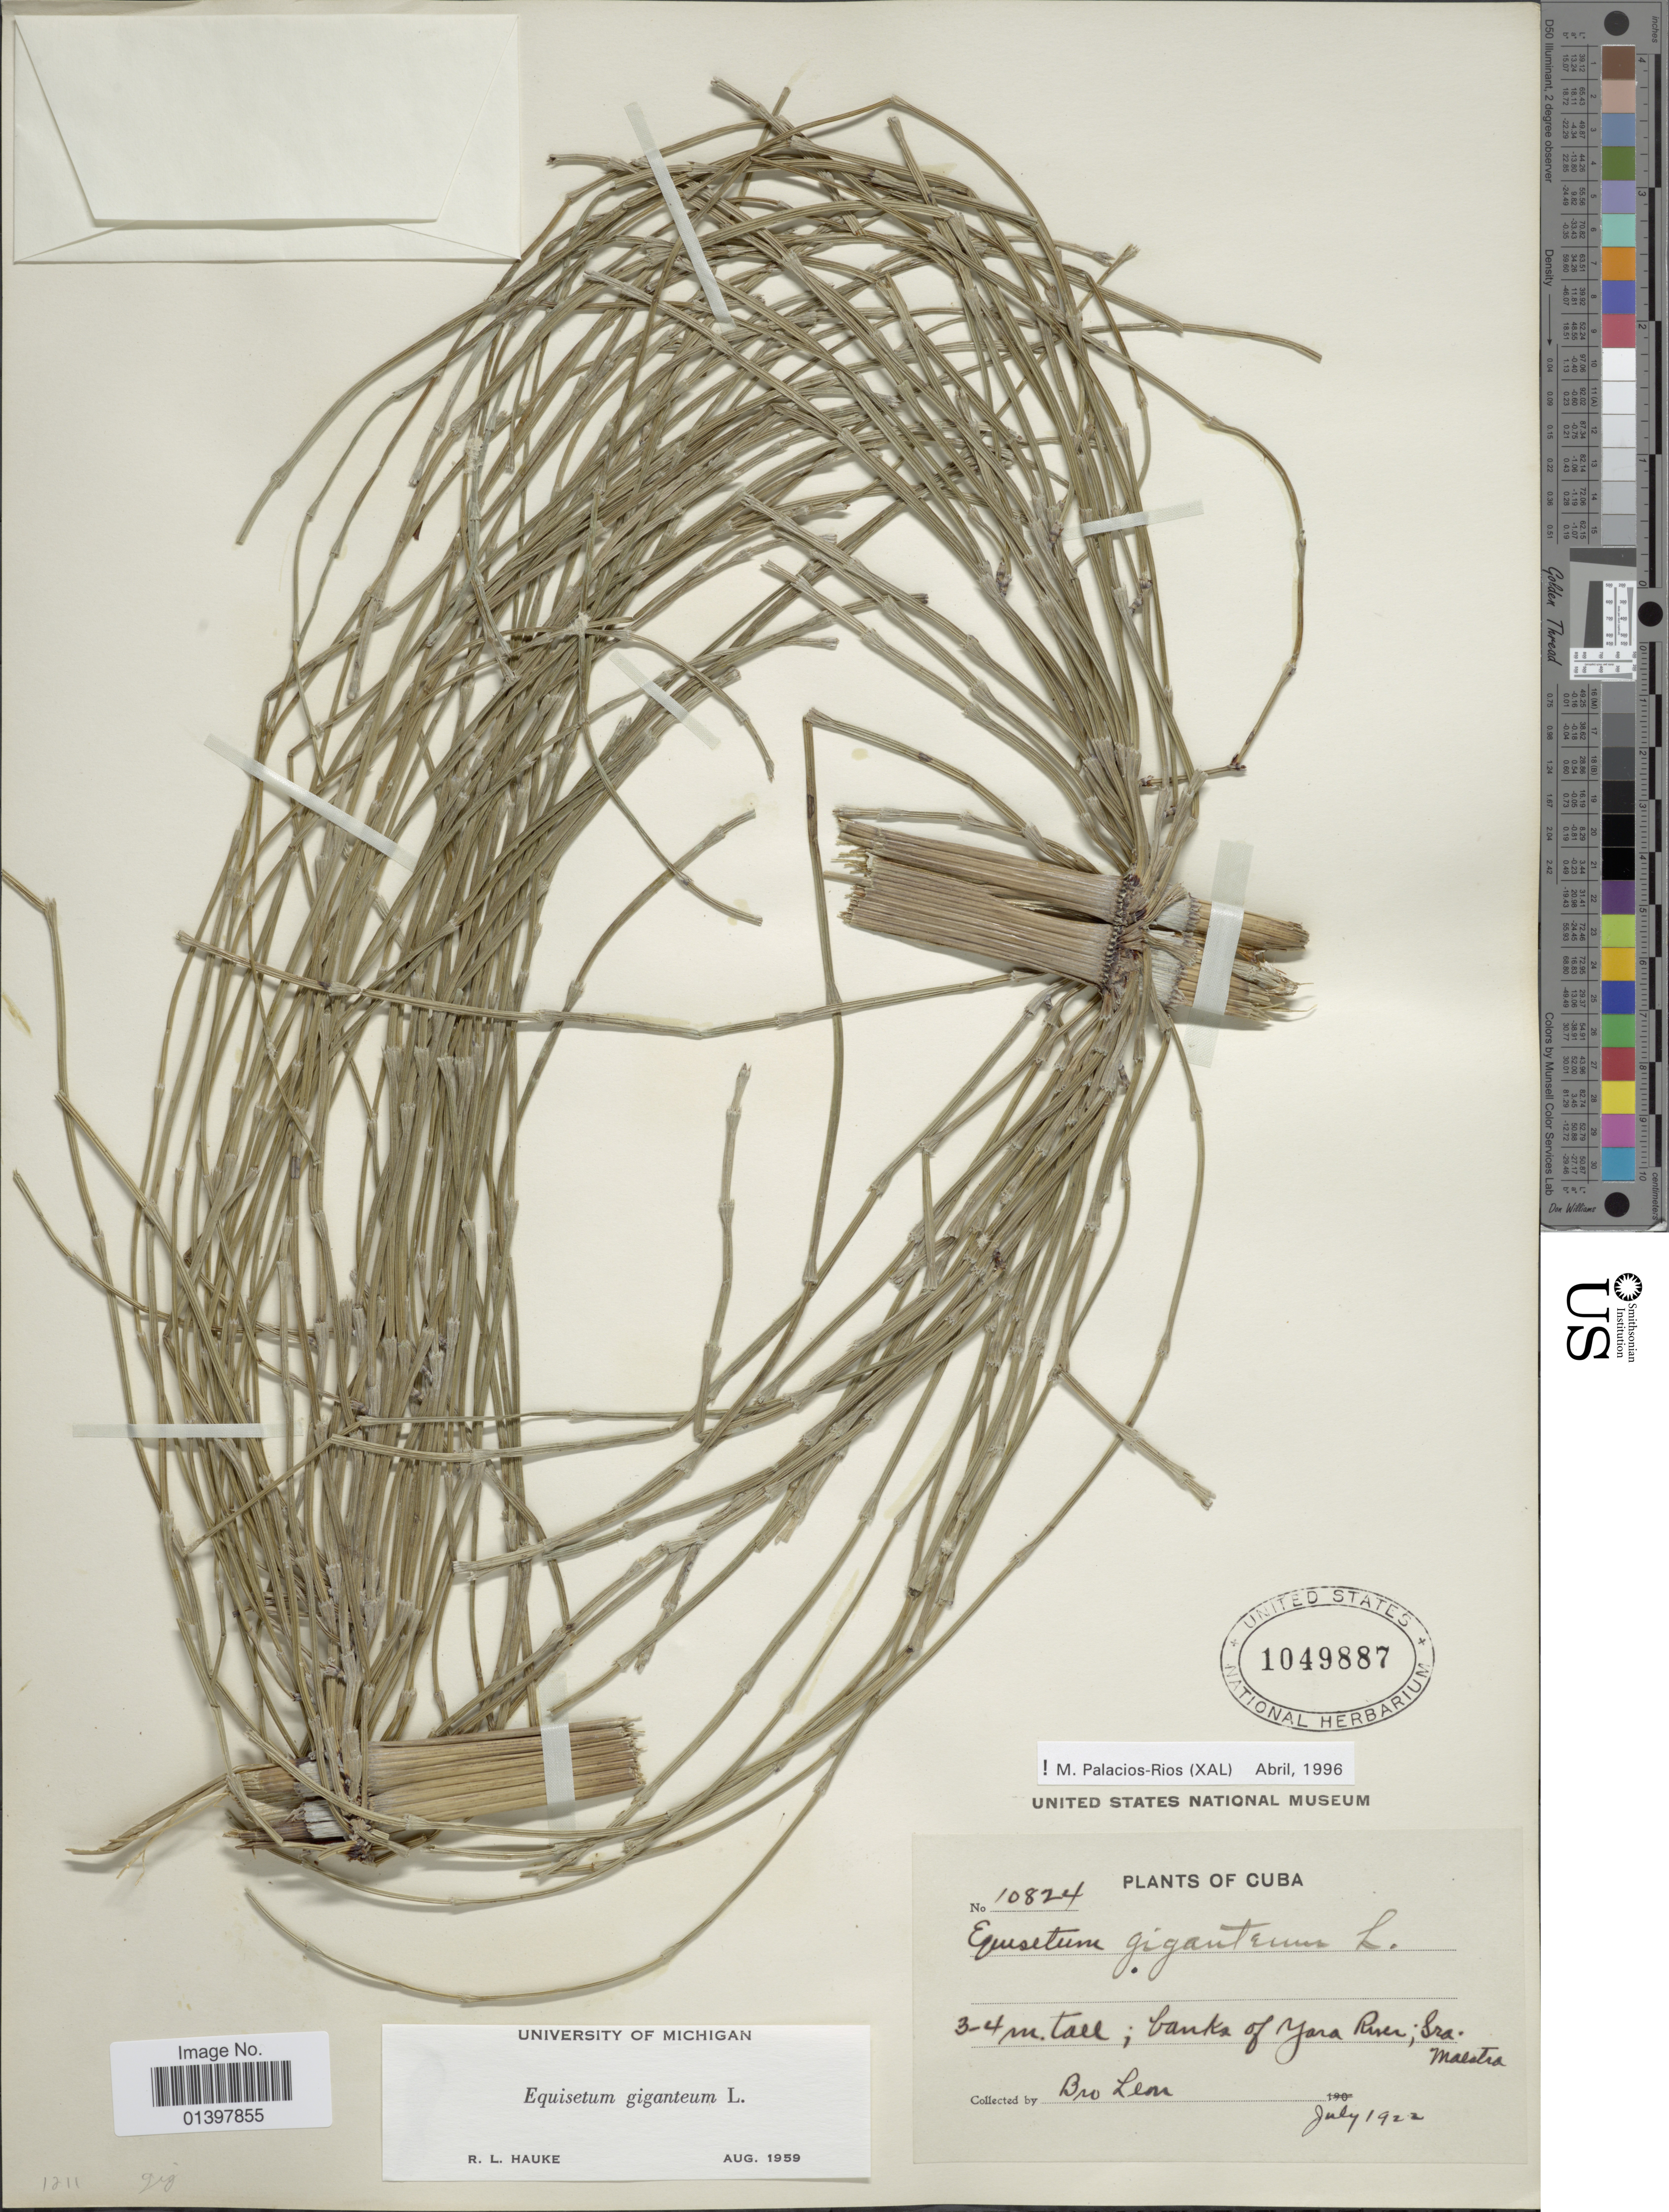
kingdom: Plantae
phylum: Tracheophyta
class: Polypodiopsida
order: Equisetales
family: Equisetaceae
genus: Equisetum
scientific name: Equisetum giganteum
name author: L.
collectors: Bro. León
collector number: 10824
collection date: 1922-07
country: Cuba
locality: Banks of Yara River; Sra Maestra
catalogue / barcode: US 1049887